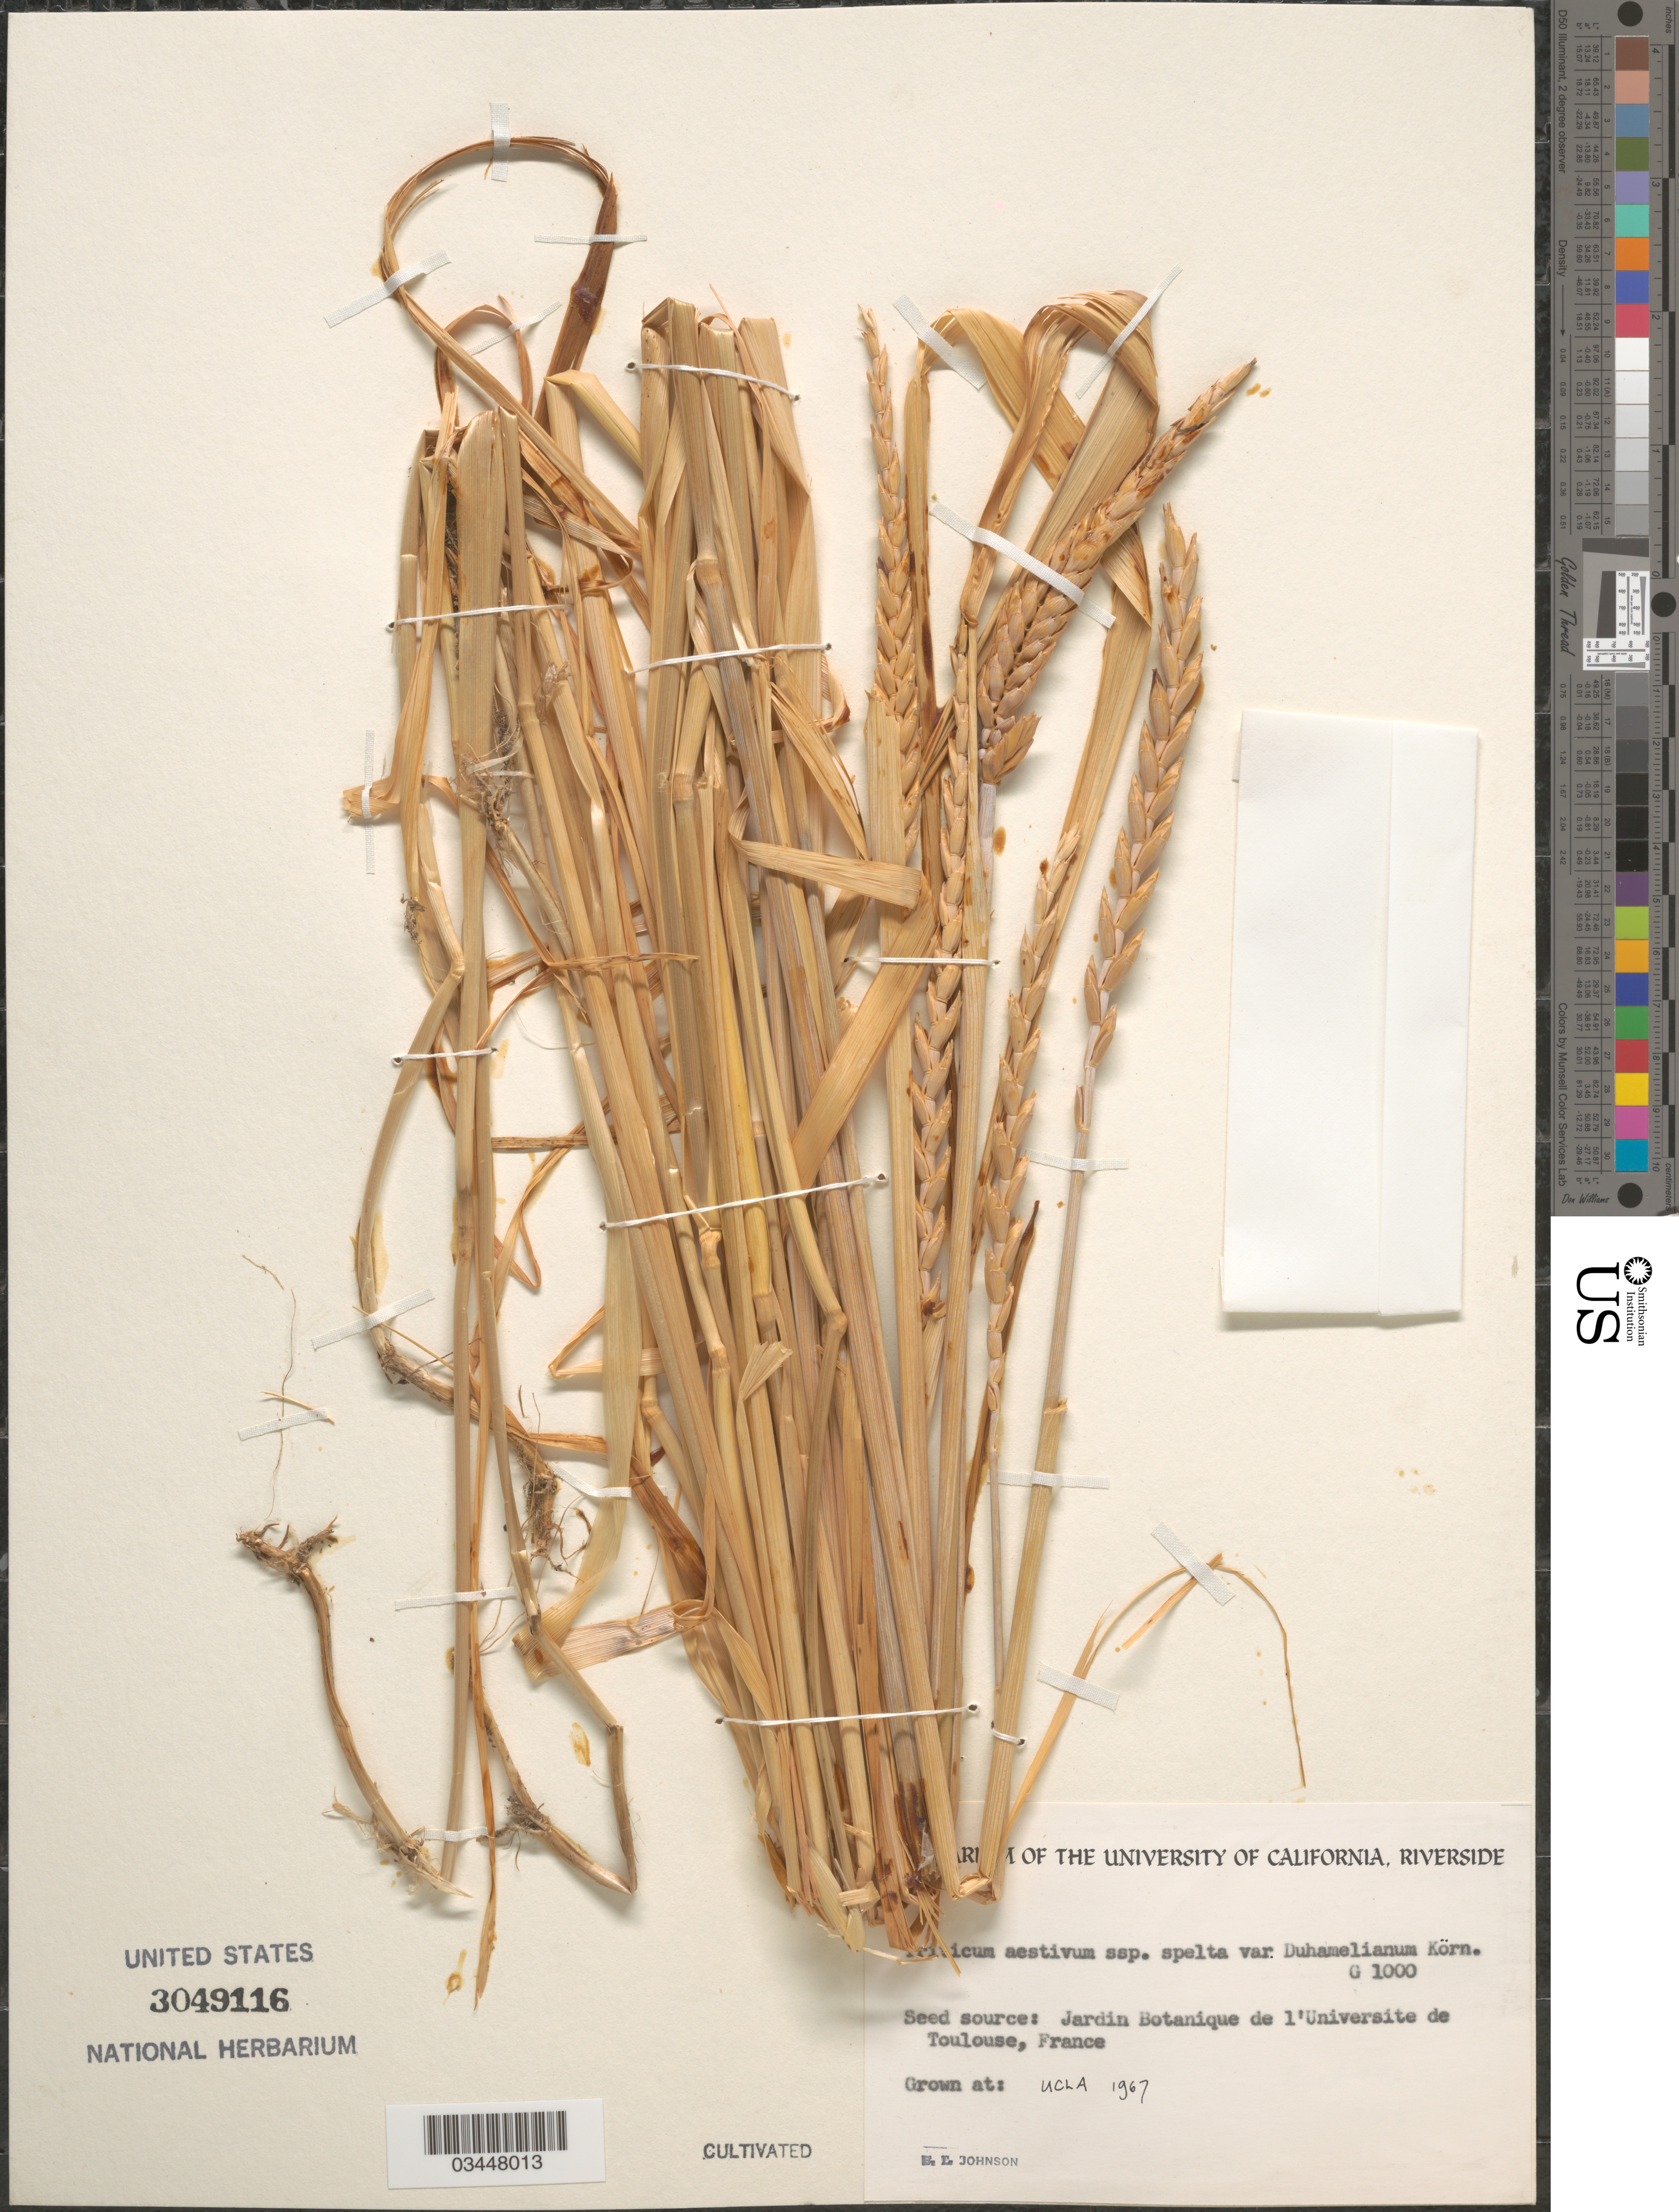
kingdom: Plantae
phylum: Tracheophyta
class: Liliopsida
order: Poales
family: Poaceae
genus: Triticum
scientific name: Triticum aestivum subsp. spelta var. duhamelianum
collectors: B. Johnson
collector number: G1000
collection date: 1967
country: United States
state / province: California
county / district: Los Angeles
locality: UCLA.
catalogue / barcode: US 3049116